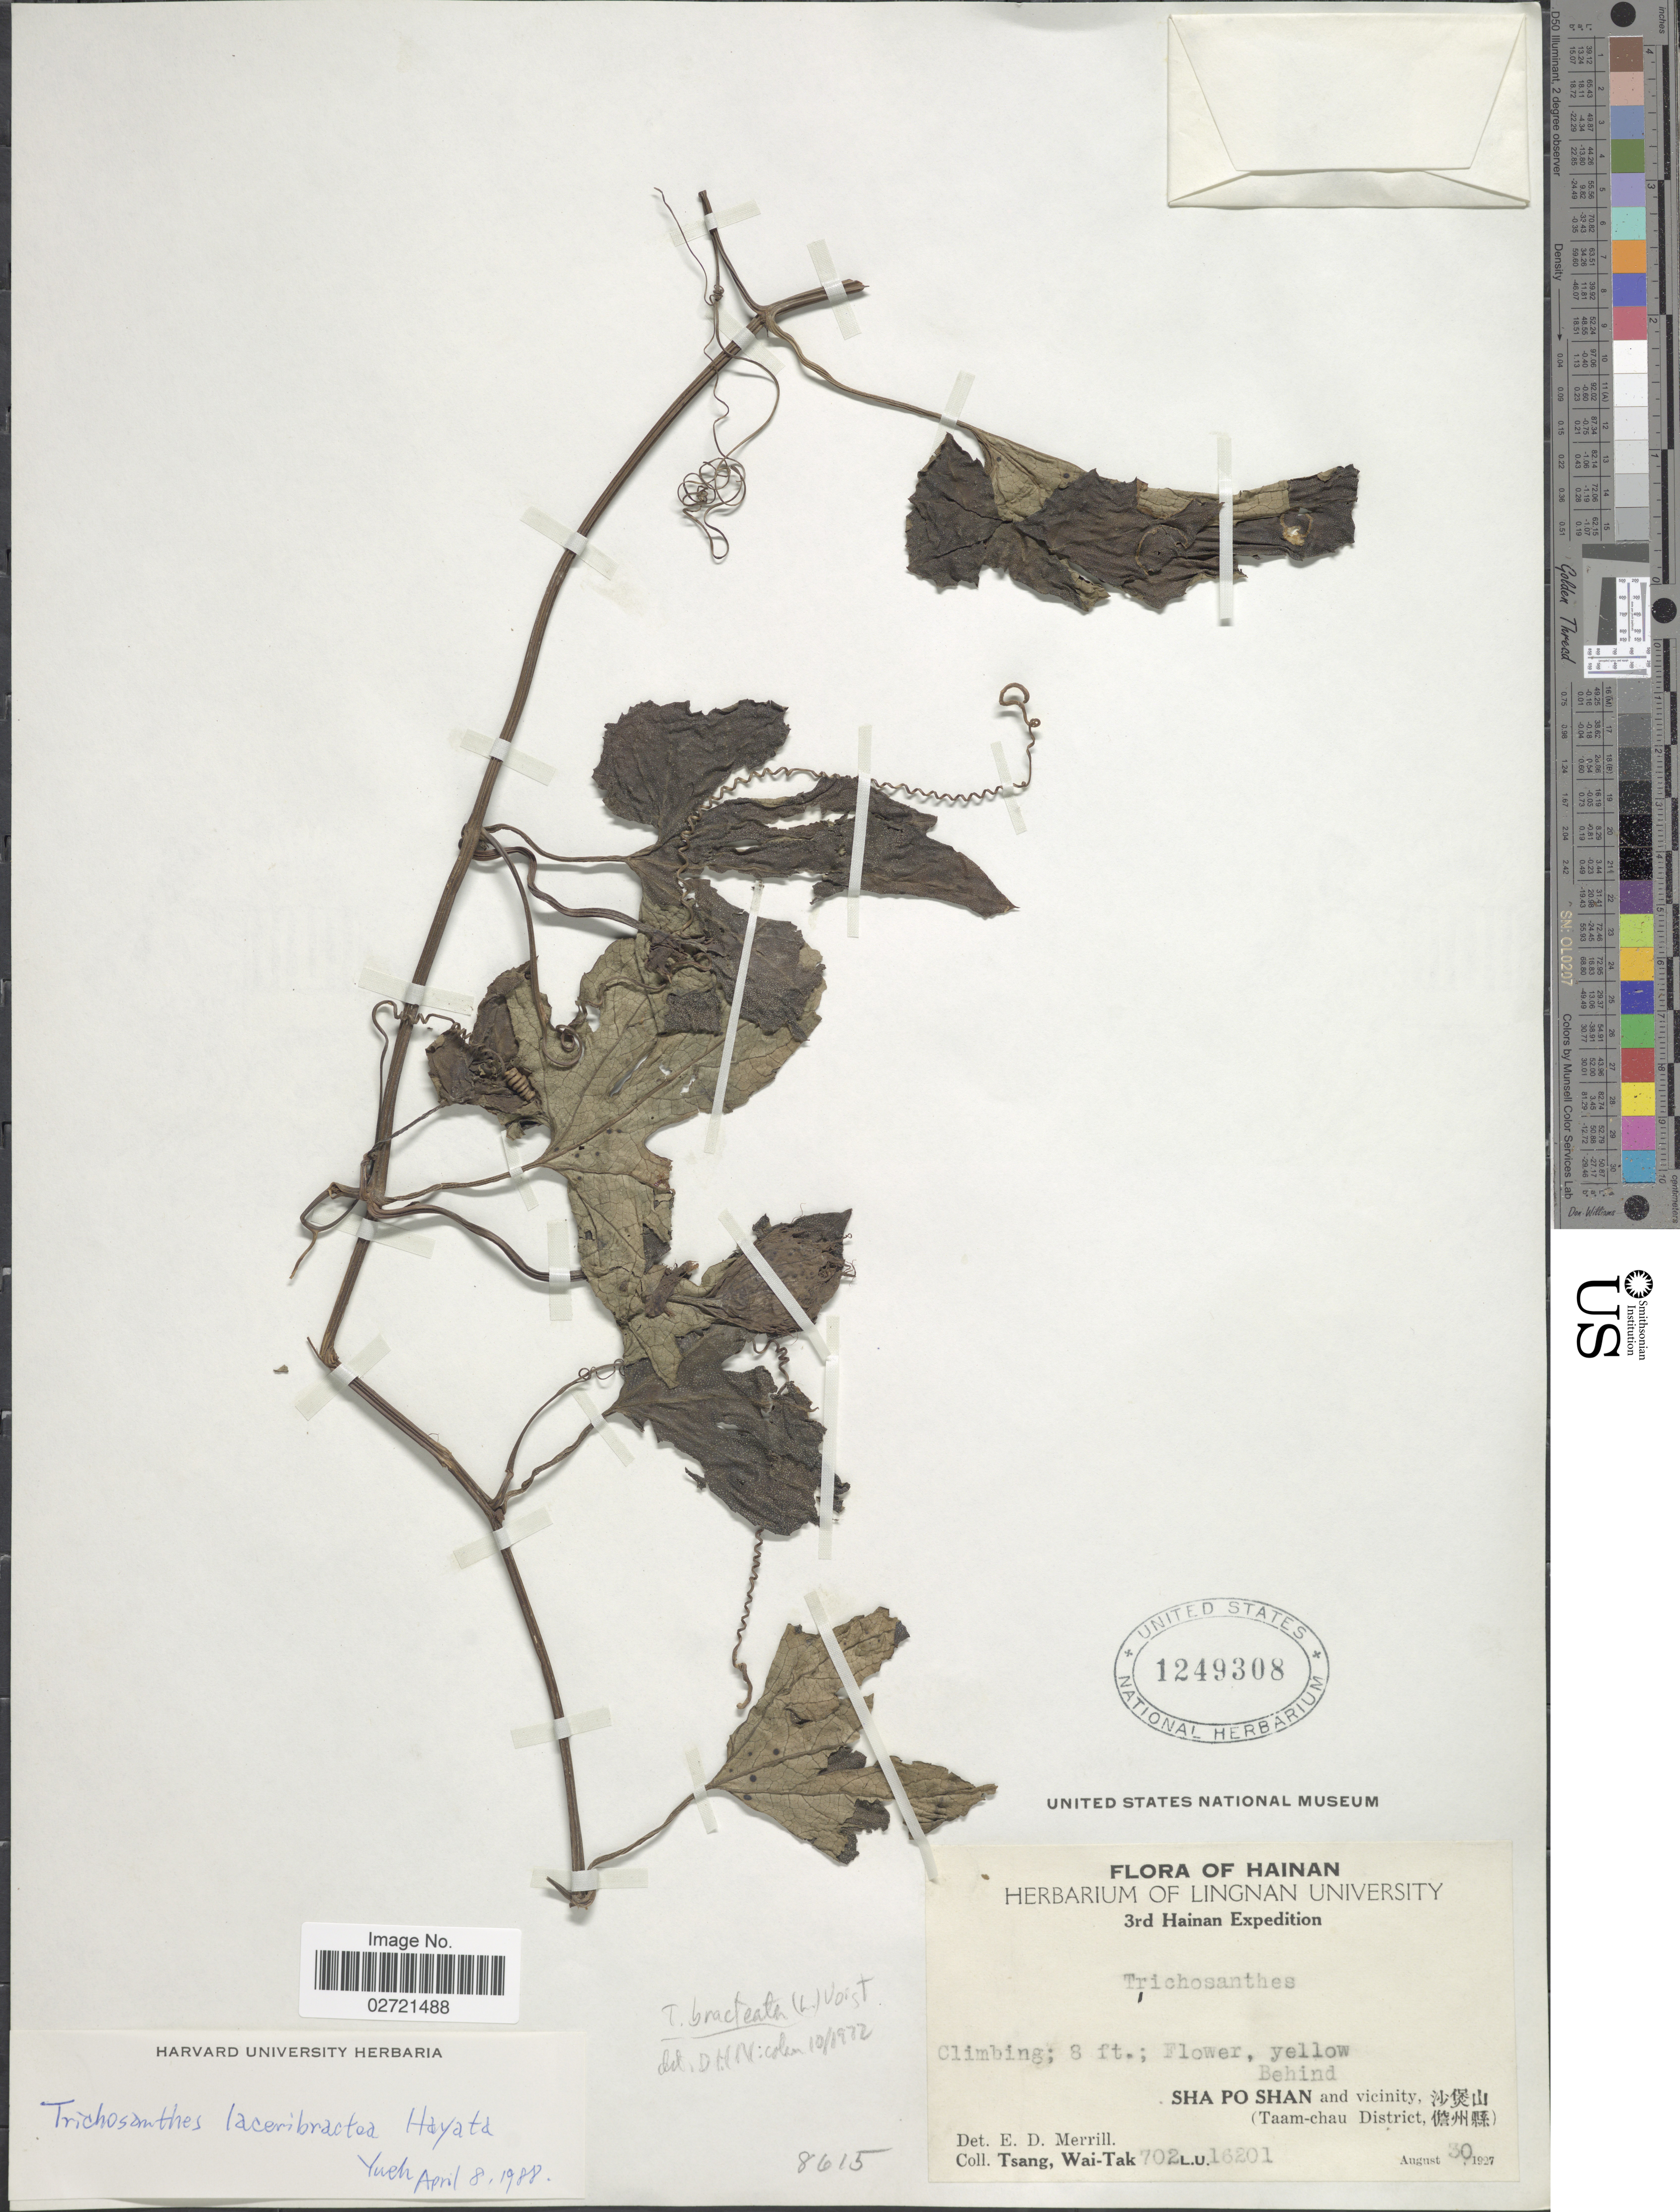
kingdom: Plantae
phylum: Tracheophyta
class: Magnoliopsida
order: Cucurbitales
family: Cucurbitaceae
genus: Trichosanthes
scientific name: Trichosanthes laceribractea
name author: Hayata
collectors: W. T. Tsang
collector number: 702/16201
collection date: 1927-08-30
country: China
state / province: Hainan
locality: Hainan, Sha Po Shan and vicinity (Taam-chau District)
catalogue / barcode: US 1249308